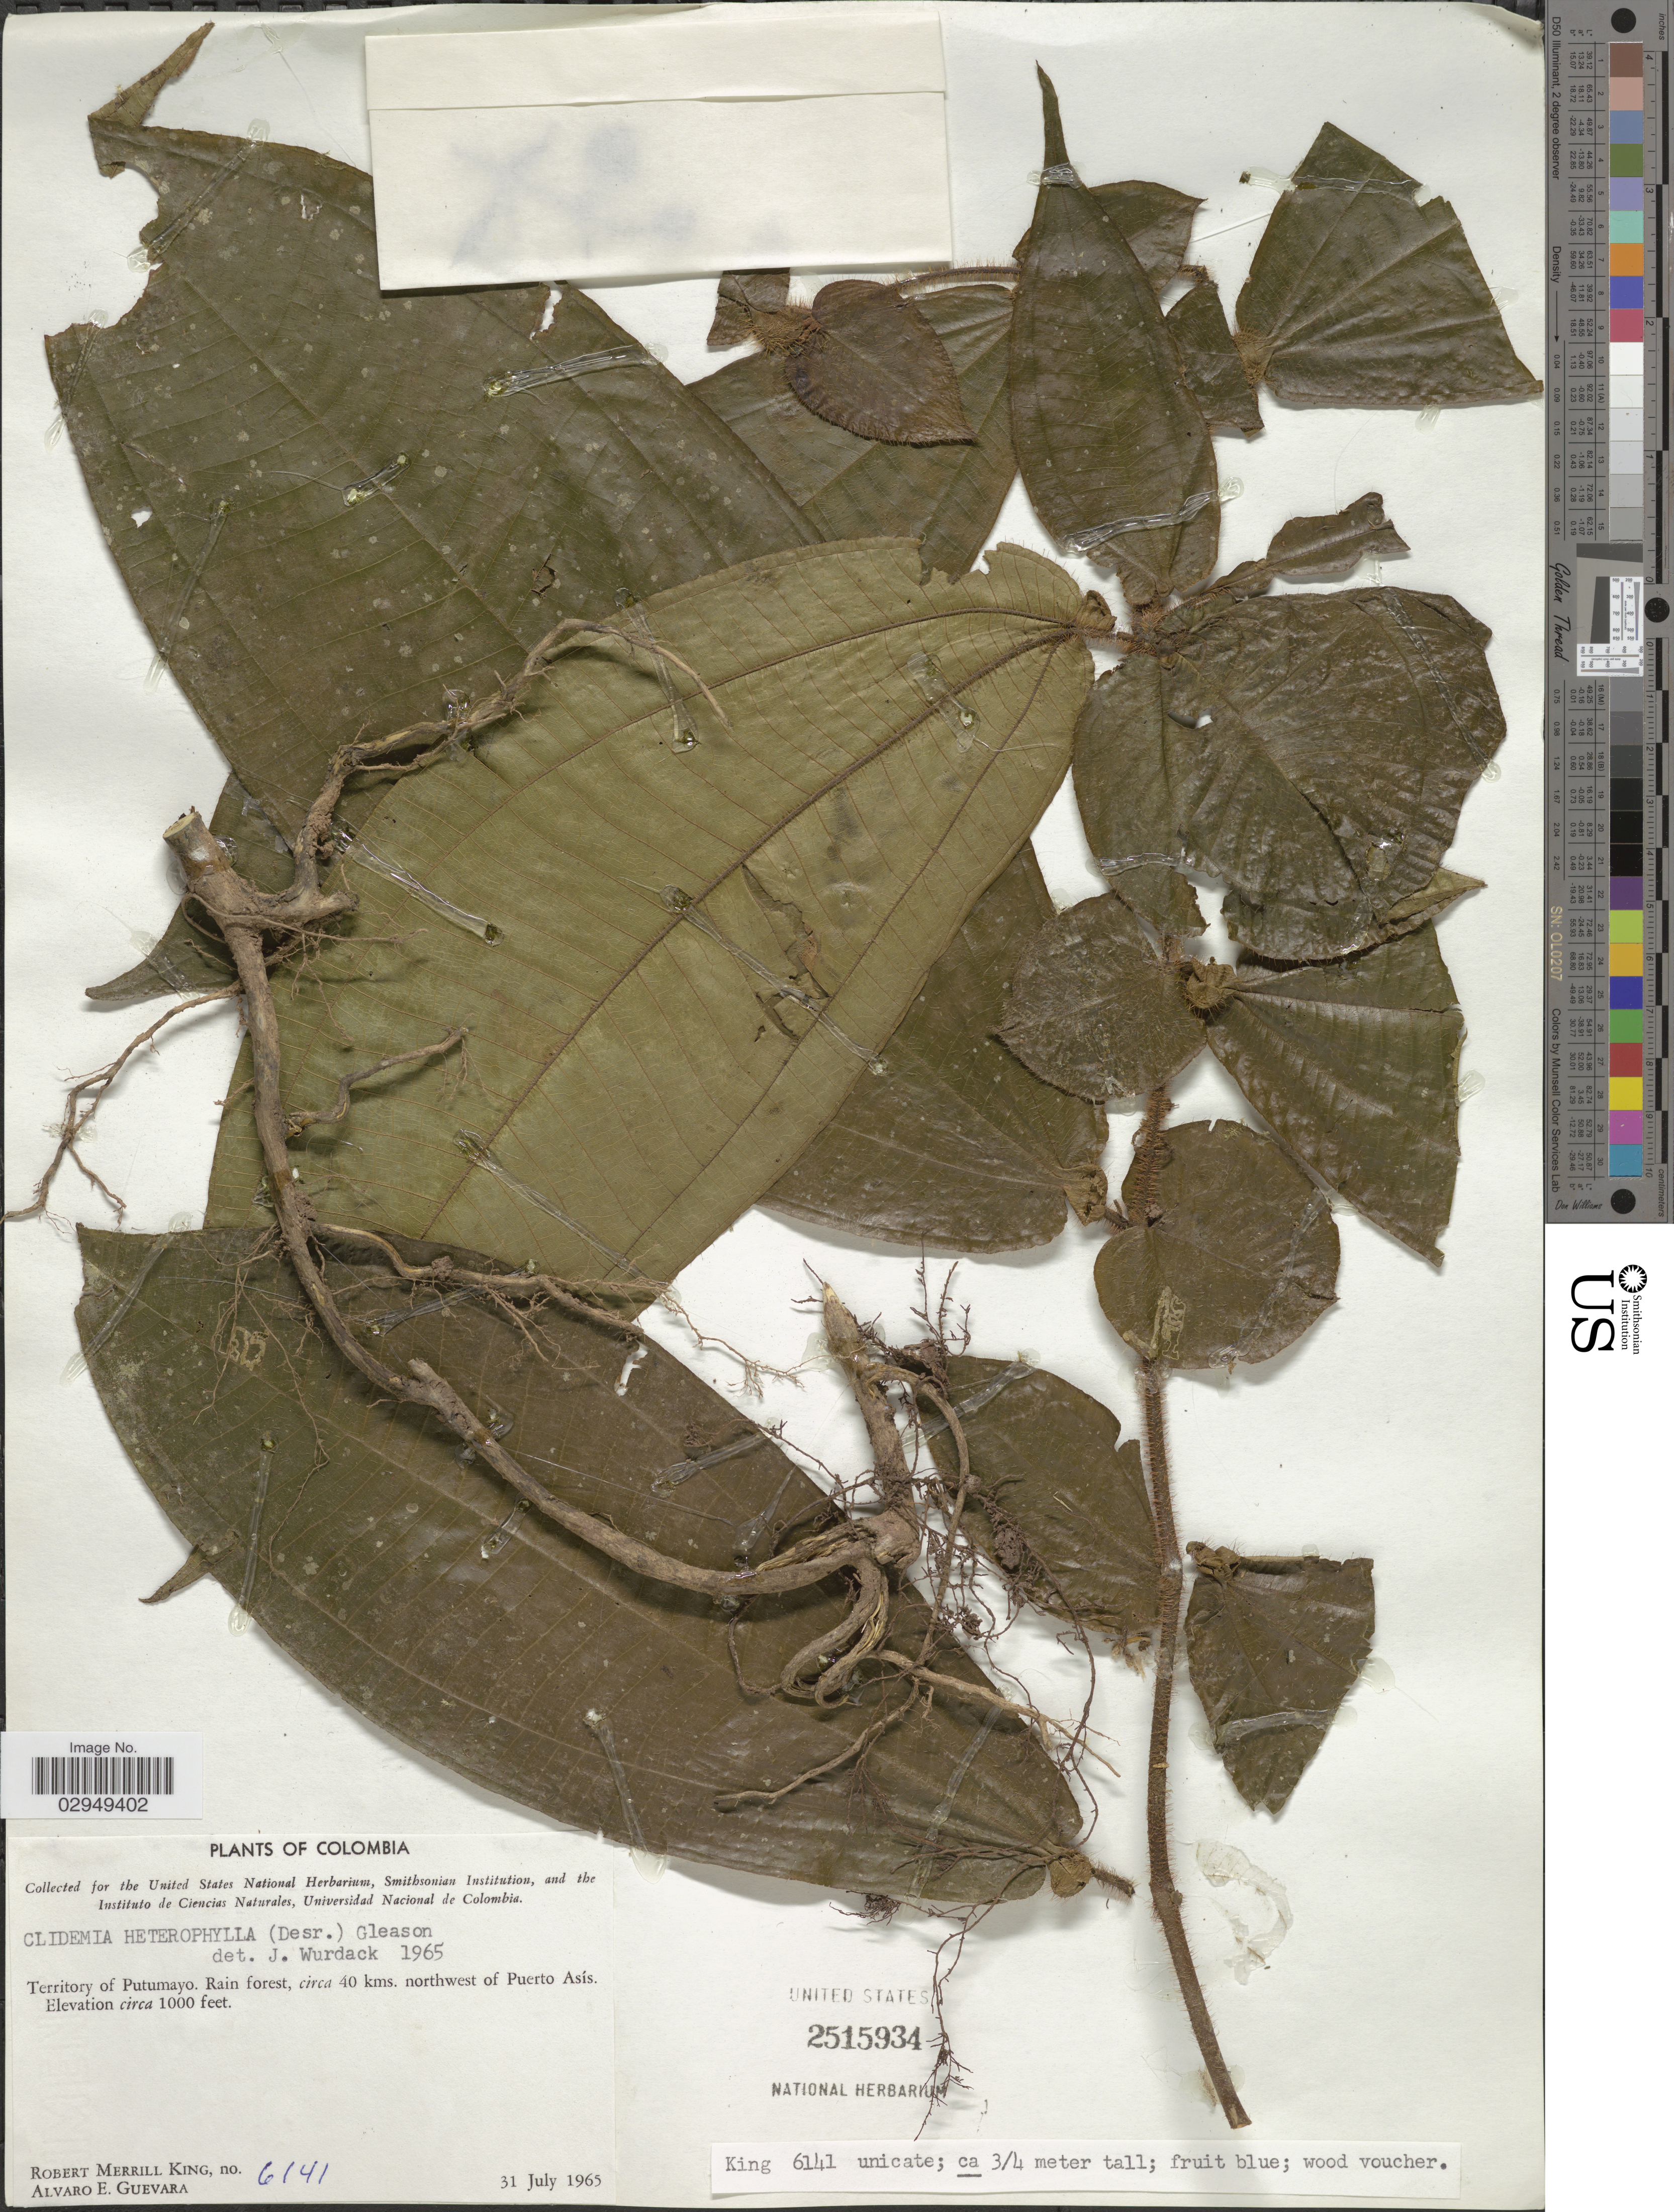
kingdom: Plantae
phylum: Tracheophyta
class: Magnoliopsida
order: Myrtales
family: Melastomataceae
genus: Clidemia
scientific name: Clidemia heterophylla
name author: Steud.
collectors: R. M. King & A. E. Guevara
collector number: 6141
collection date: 1965-07-31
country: Colombia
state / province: Putumayo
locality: Territory of Putumayo, Rain Forest, circa 40 kms. northwest of Puerto Asís.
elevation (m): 305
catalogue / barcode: US 2515934